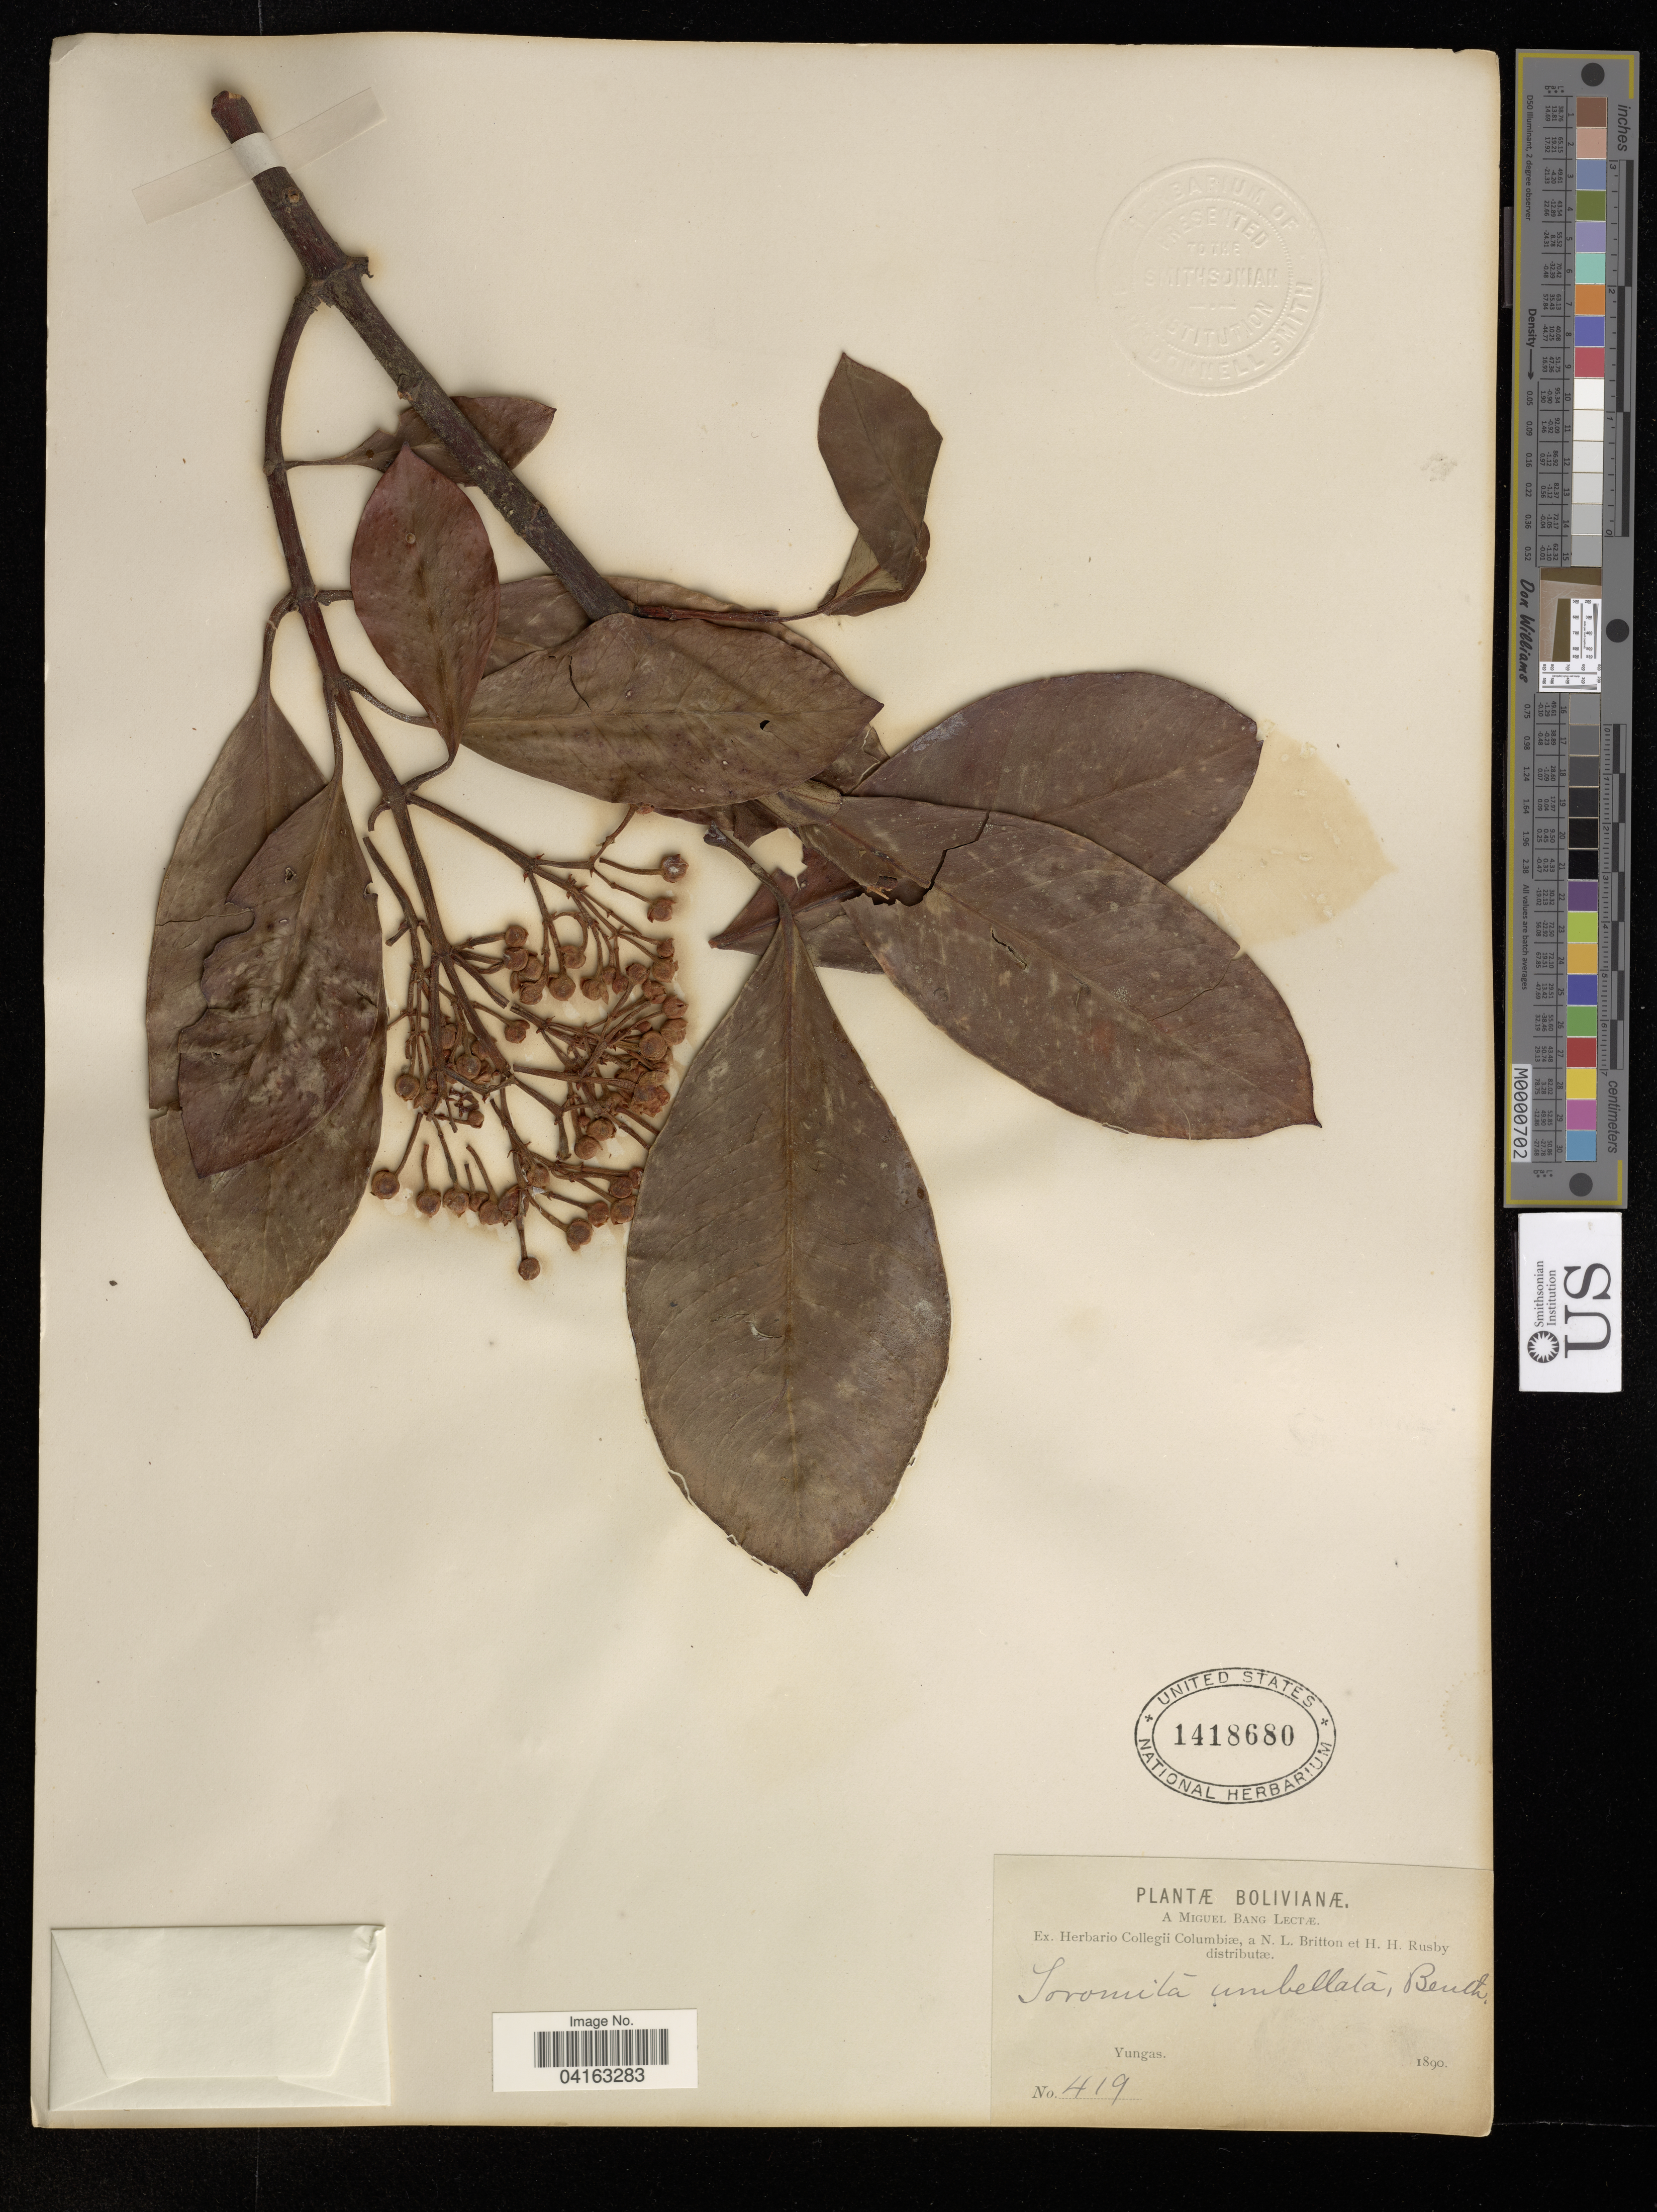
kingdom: Plantae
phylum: Tracheophyta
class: Magnoliopsida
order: Malpighiales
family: Clusiaceae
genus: Tovomita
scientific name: Tovomita umbellata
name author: Benth.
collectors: M. Bang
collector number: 419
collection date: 1890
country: Bolivia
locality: Yungas.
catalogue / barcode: US 1418680